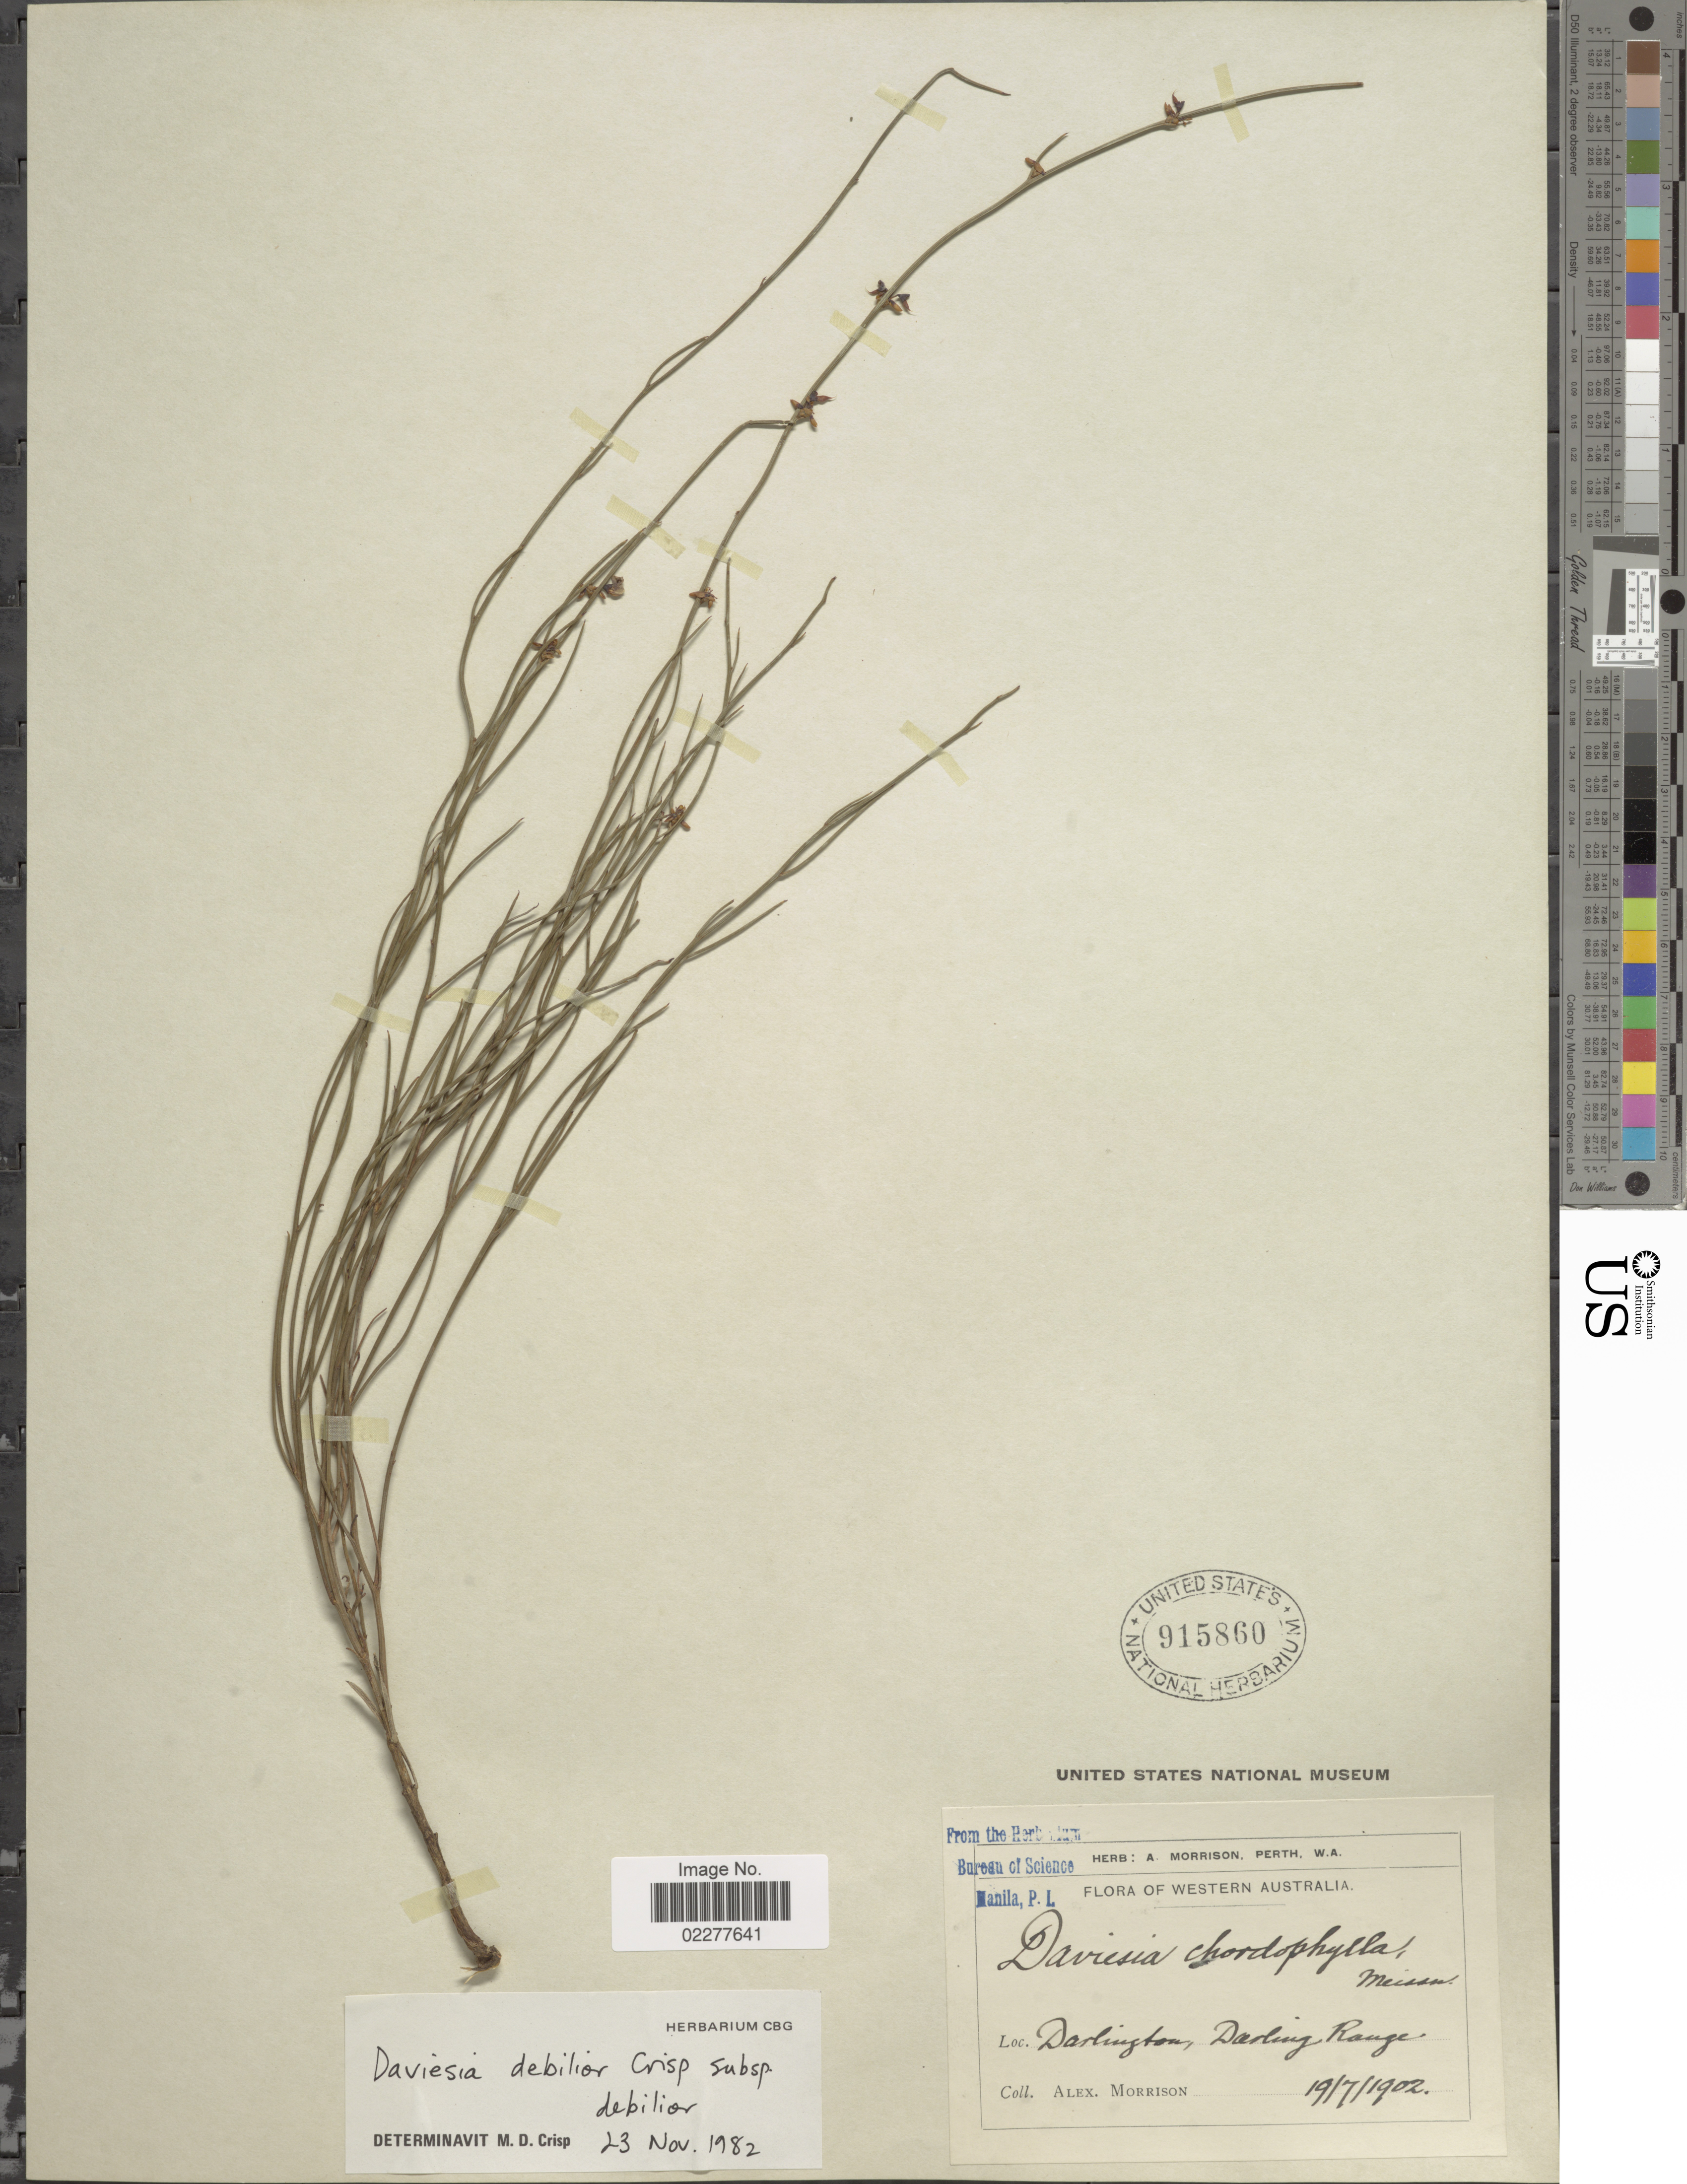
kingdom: Plantae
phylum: Tracheophyta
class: Magnoliopsida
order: Fabales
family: Fabaceae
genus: Daviesia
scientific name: Daviesia debilior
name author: Crisp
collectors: A. Morrison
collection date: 1902-07-17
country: Australia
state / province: Western Australia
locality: Western Australia. Darlington, Darling Range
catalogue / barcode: US 915860